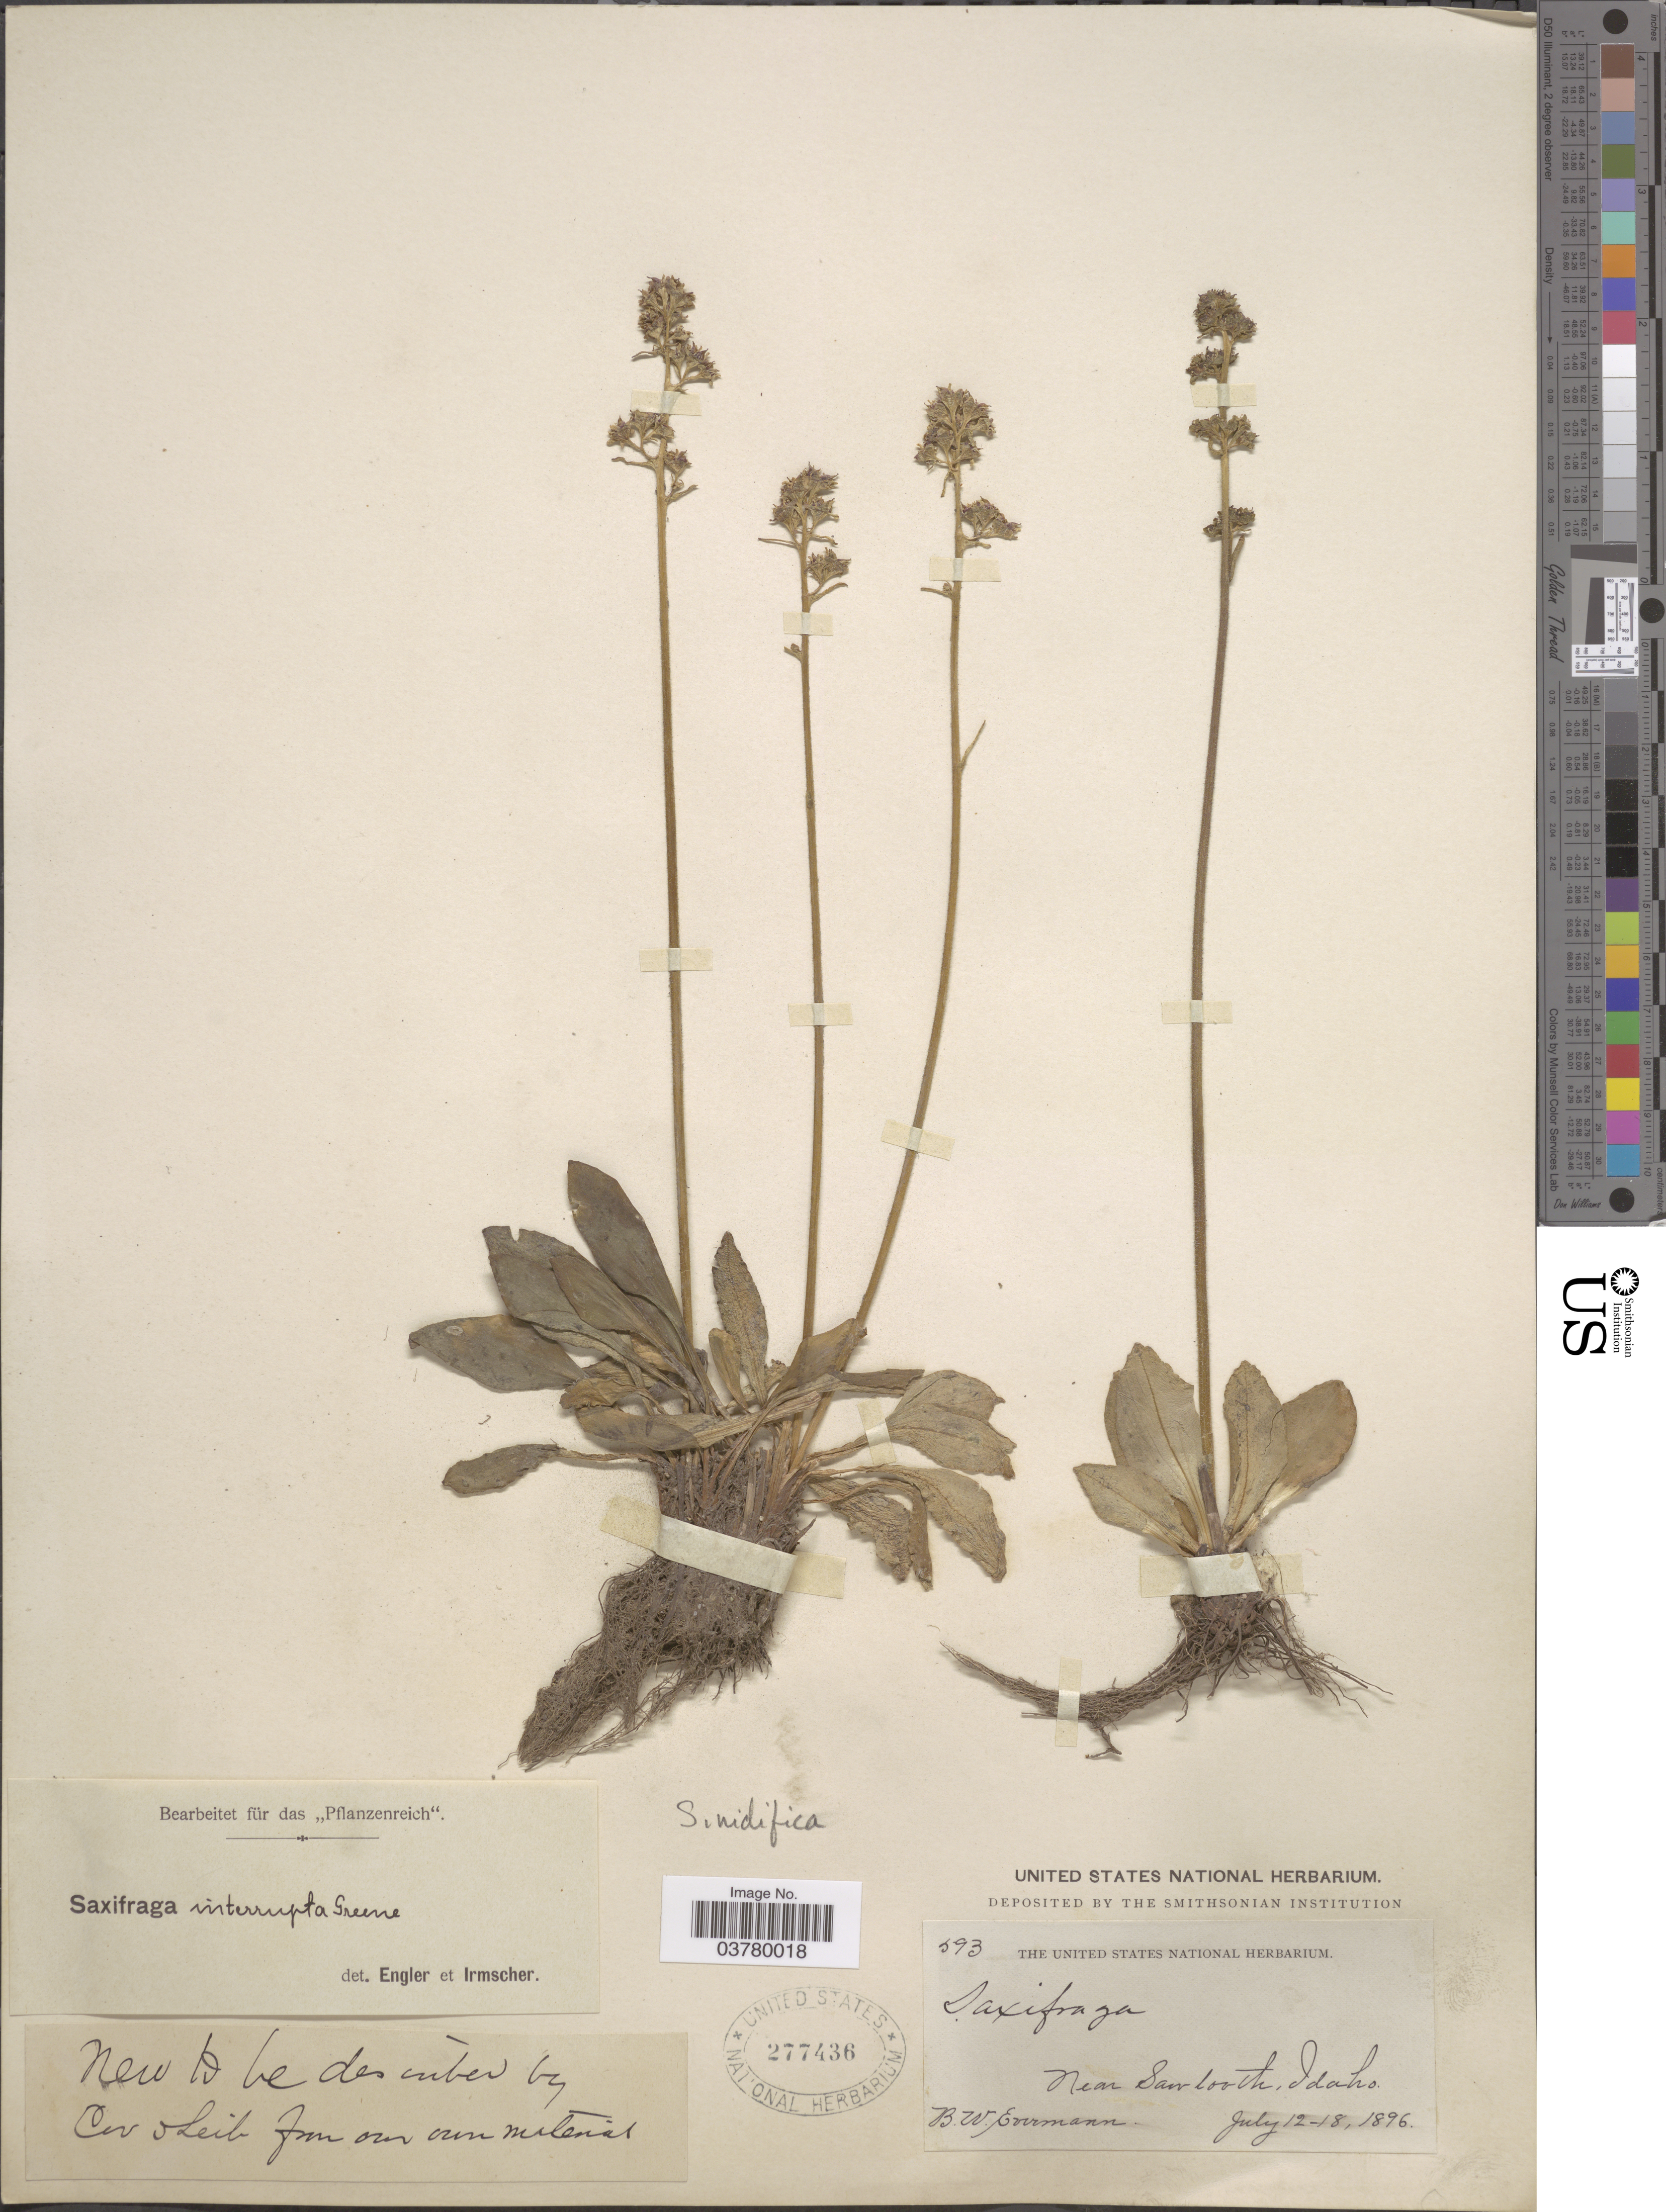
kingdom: Plantae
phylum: Tracheophyta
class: Magnoliopsida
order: Saxifragales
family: Saxifragaceae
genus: Micranthes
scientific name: Micranthes nidifica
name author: (Greene) Small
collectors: B. W. Evermann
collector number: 593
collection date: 1896-07-12/1896-07-18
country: United States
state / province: Idaho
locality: Near Sawtooth.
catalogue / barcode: US 277436